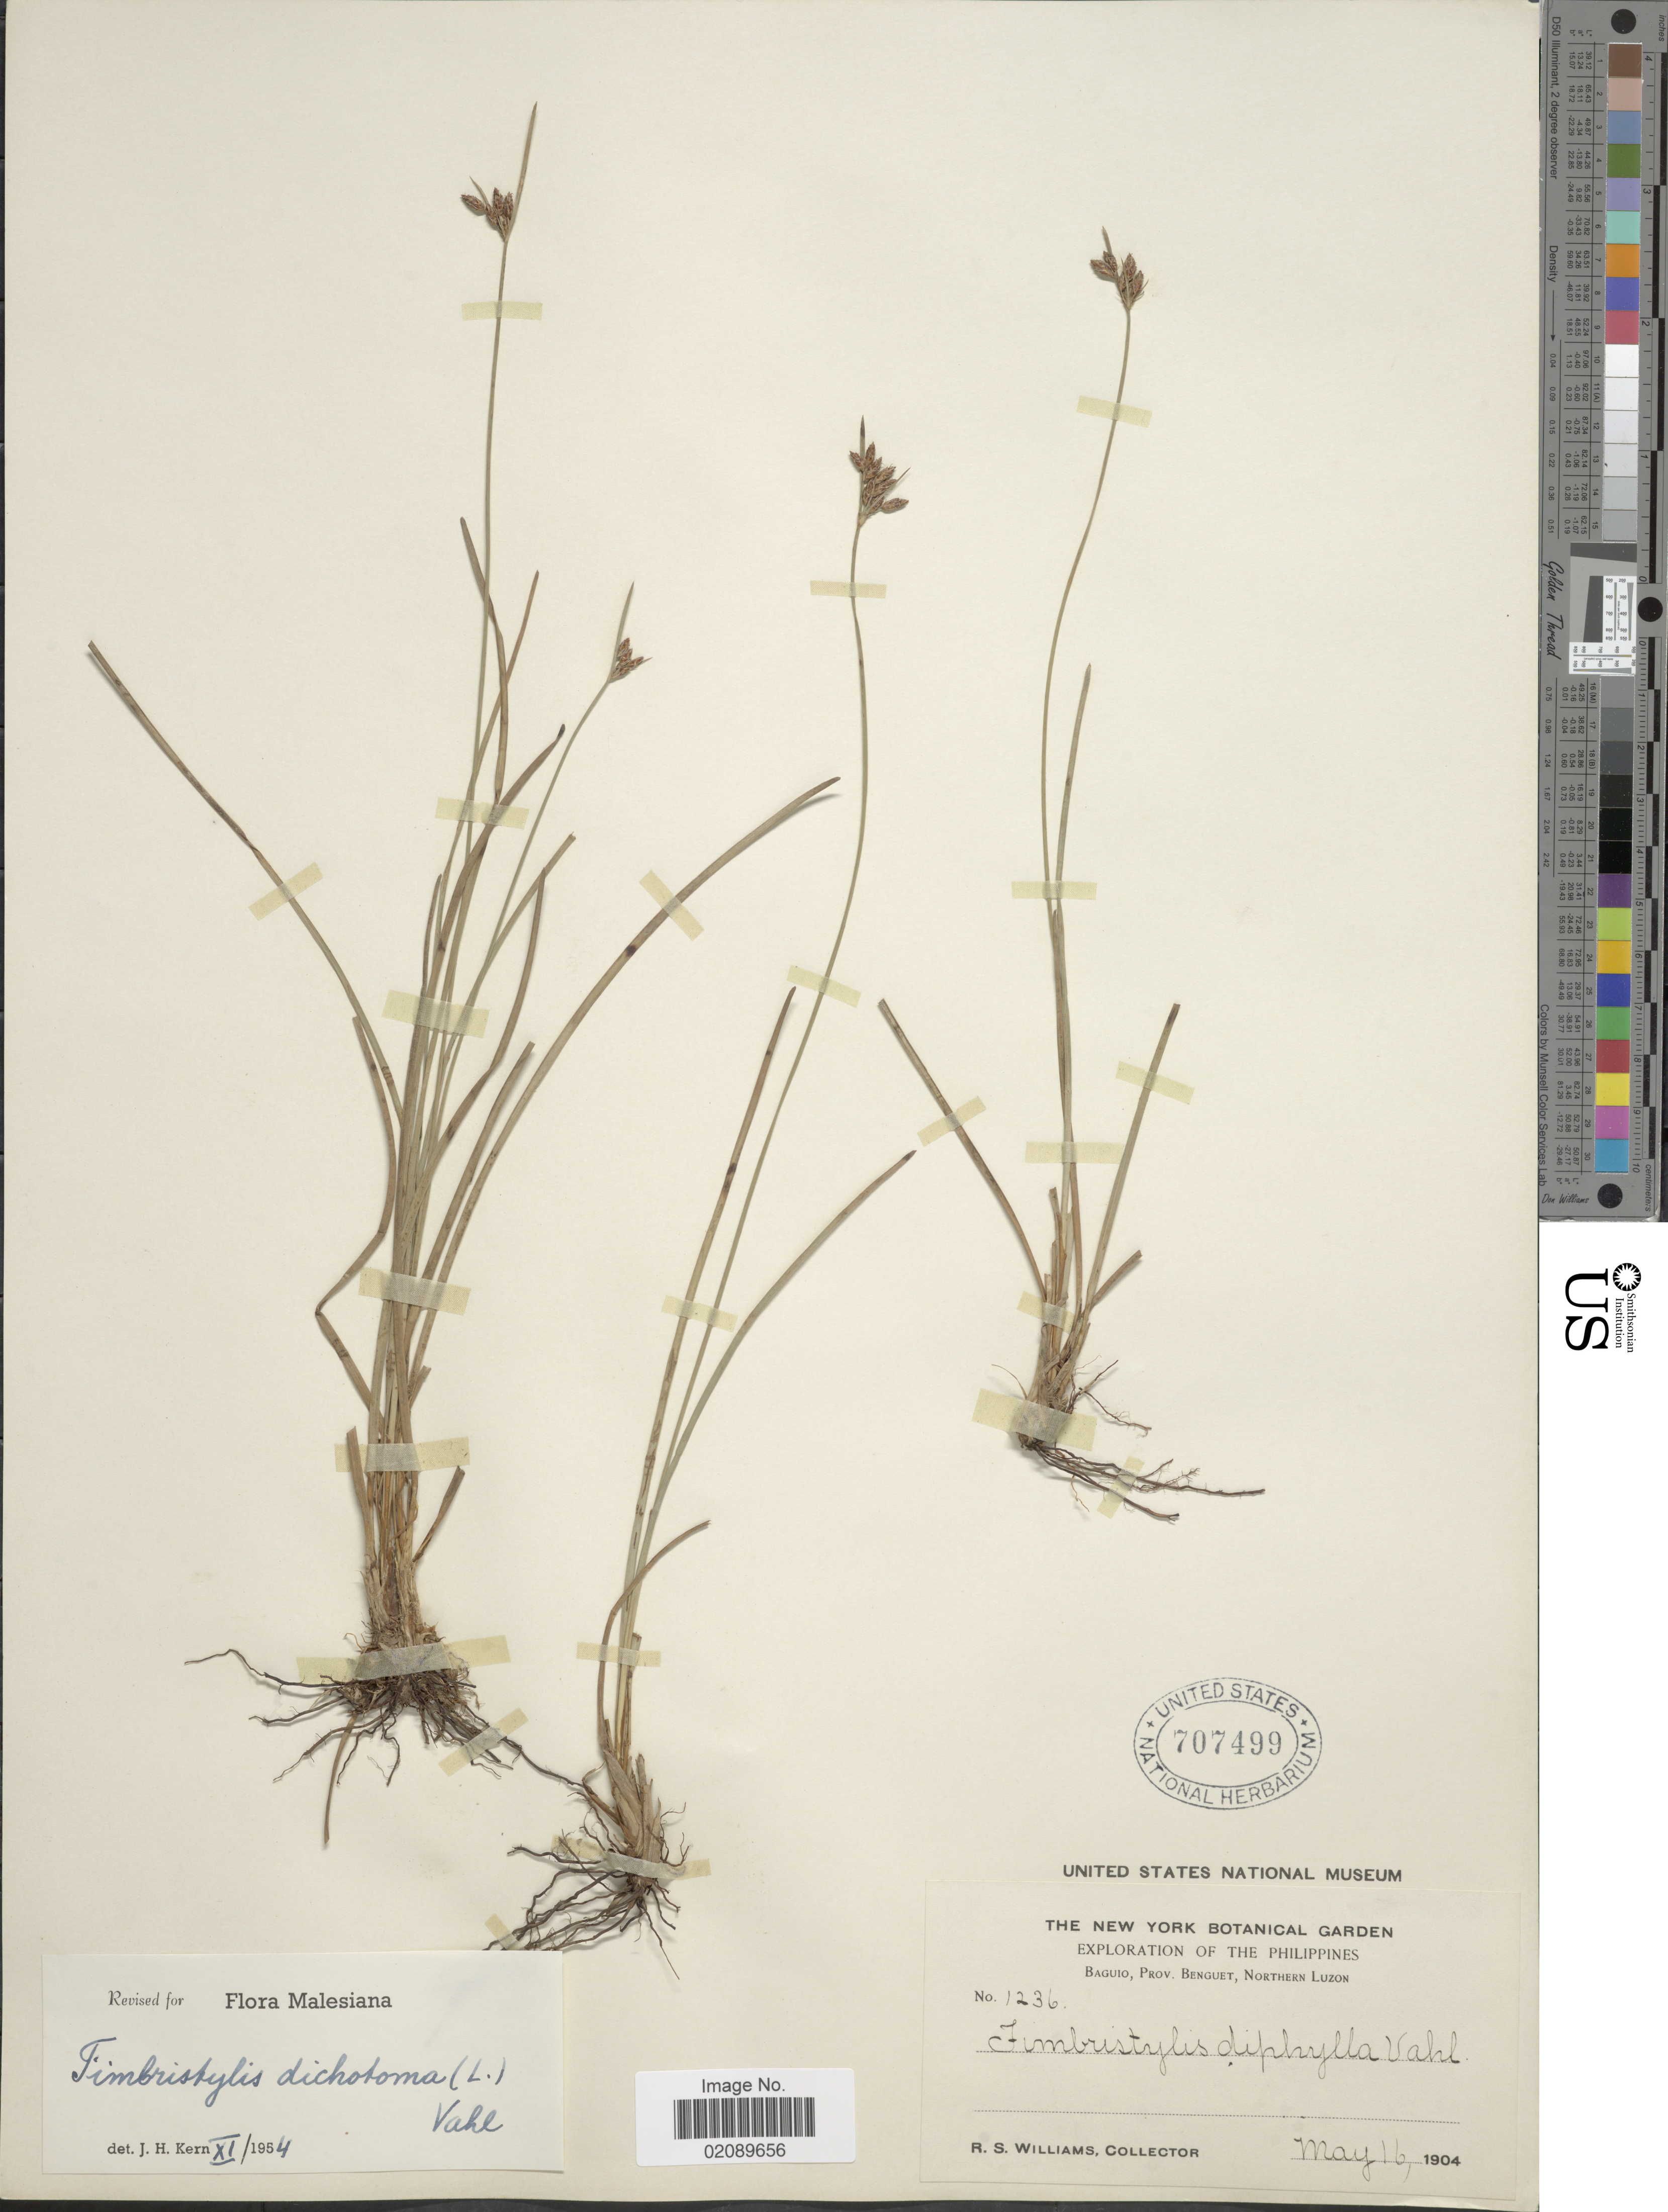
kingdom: Plantae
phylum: Tracheophyta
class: Liliopsida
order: Poales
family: Cyperaceae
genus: Fimbristylis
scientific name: Fimbristylis dichotoma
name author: (L.) Vahl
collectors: R. S. Williams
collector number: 1236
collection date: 1904-05-16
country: Philippines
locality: Baguio, Prov. Benguet, Northern Luzon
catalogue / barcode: US 707499